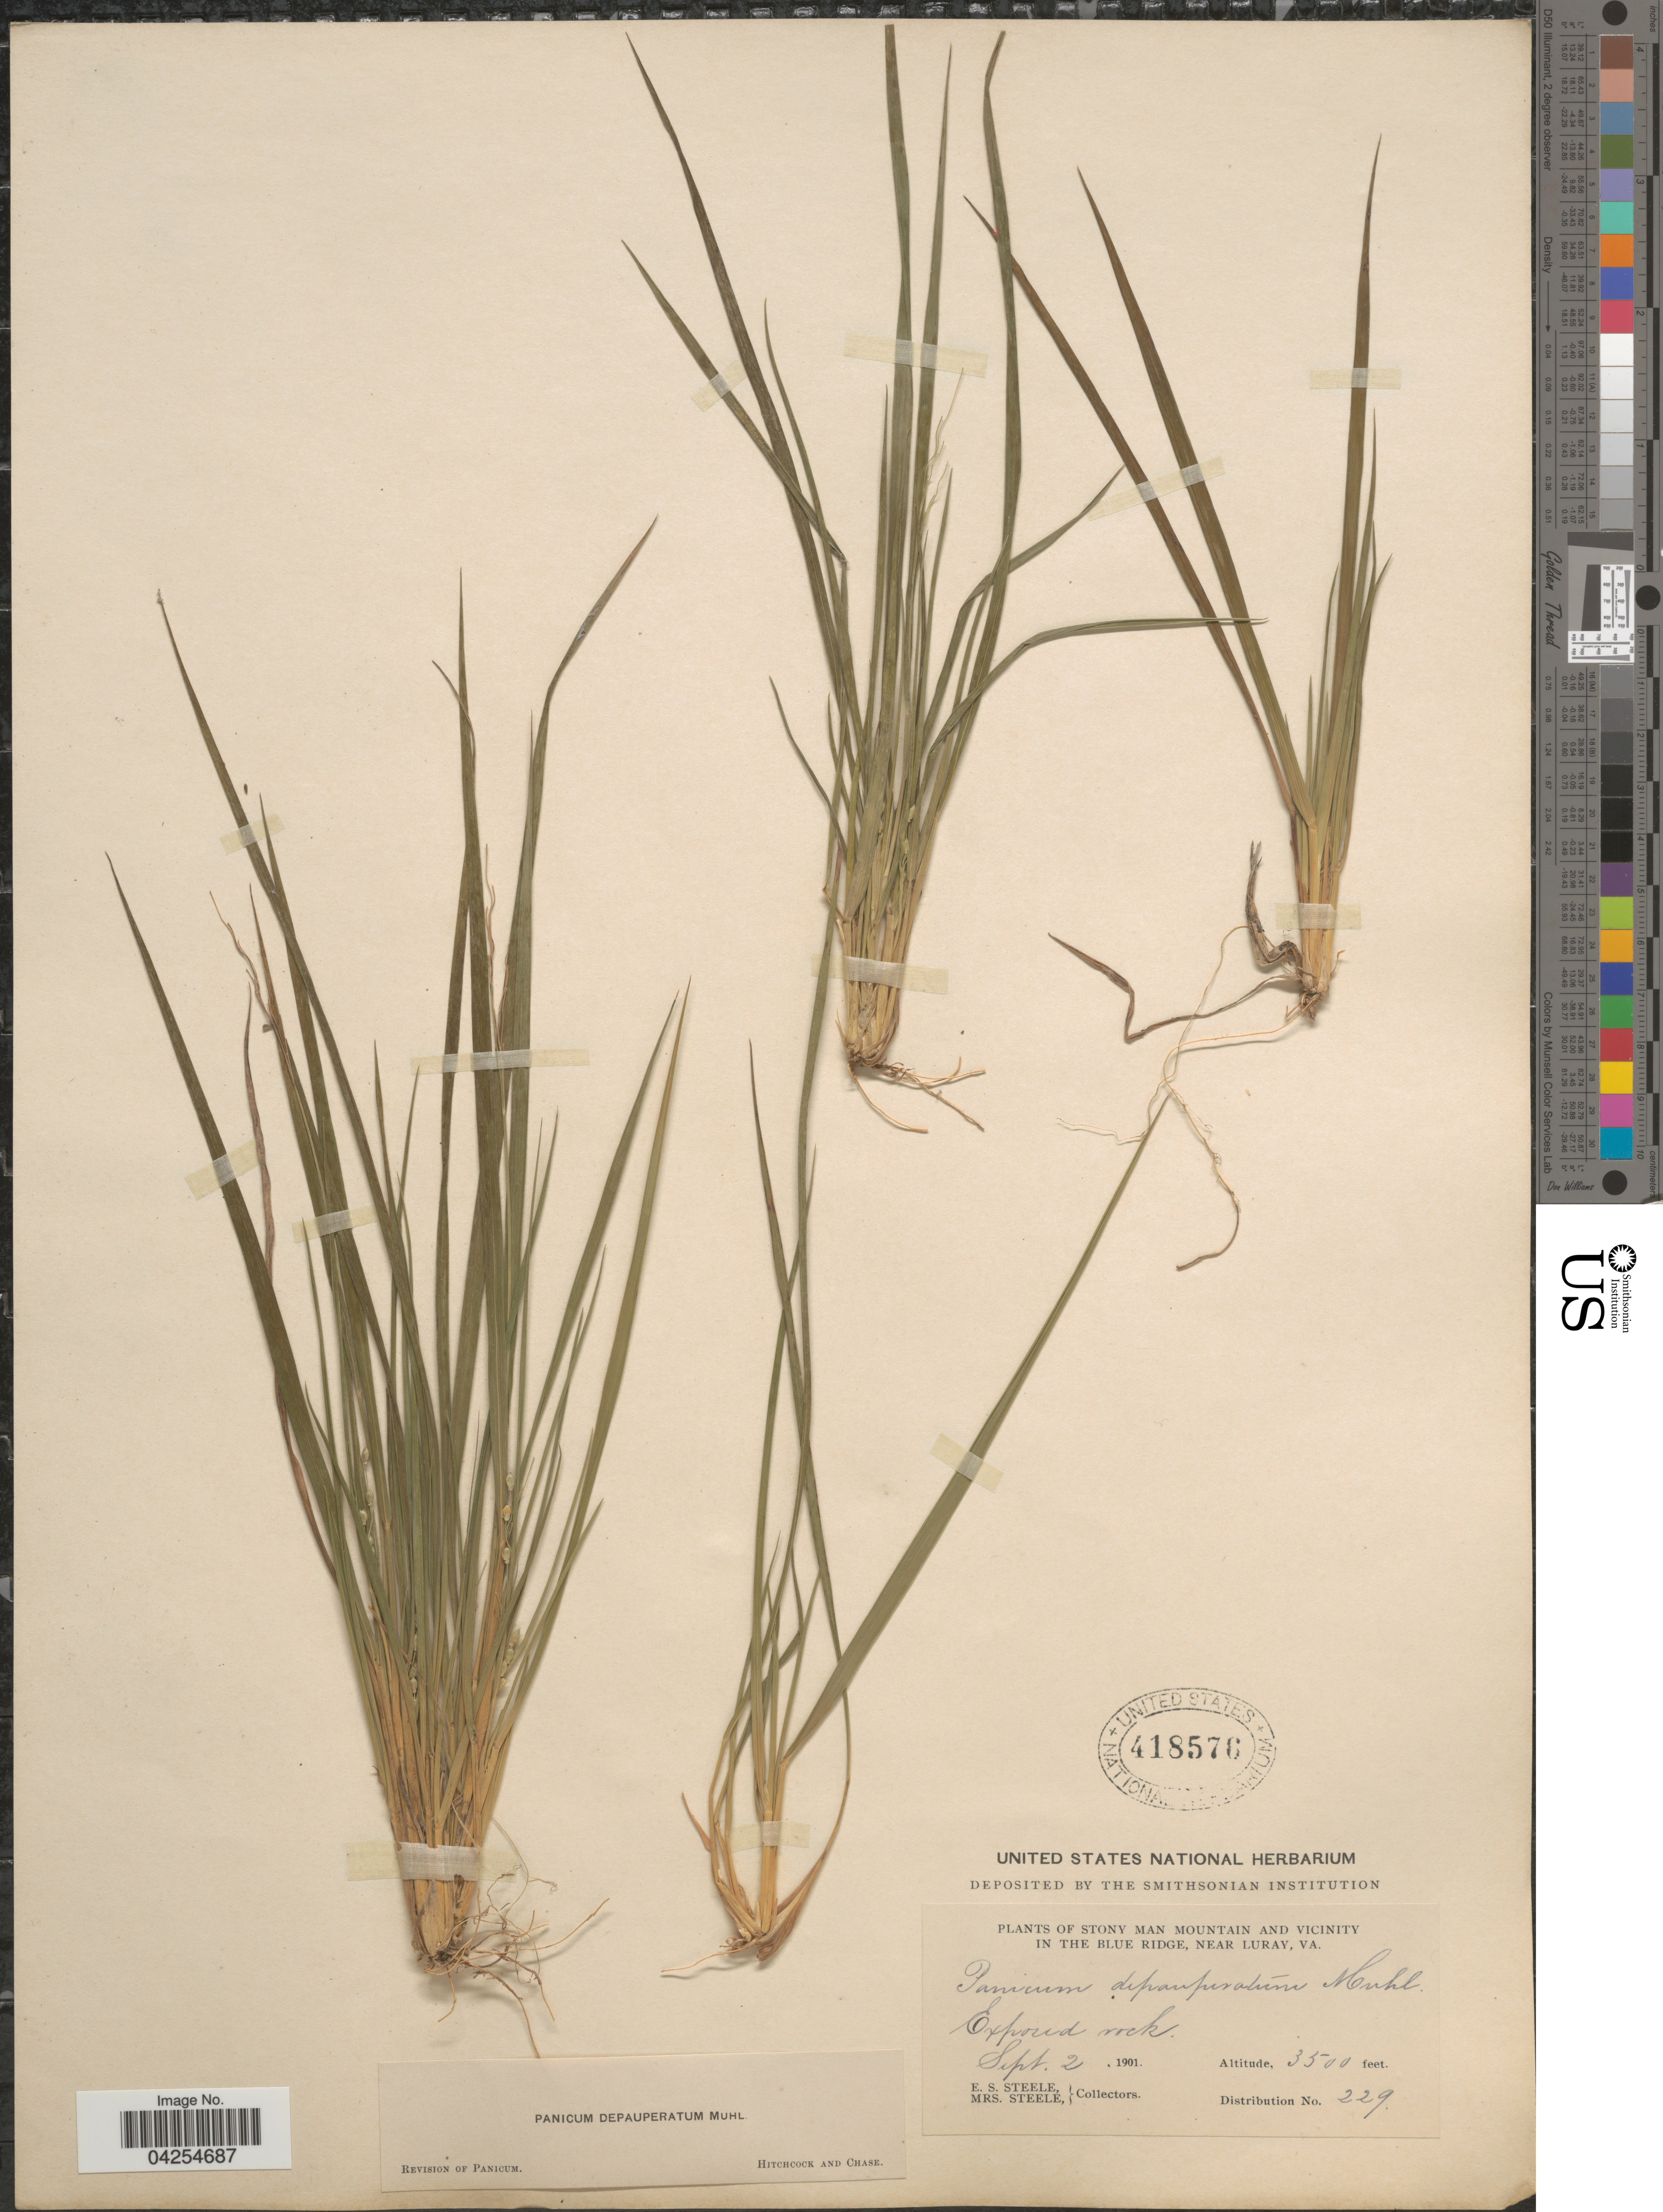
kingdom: Plantae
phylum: Tracheophyta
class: Liliopsida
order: Poales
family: Poaceae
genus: Dichanthelium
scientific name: Dichanthelium depauperatum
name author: (Muhl.) Gould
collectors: E. Steele & Mrs. E. S. Steele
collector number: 229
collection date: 1901-09-02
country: United States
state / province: Virginia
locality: Stony Man Mountain and vicinity in the Blue Ridge, near Luray. Exposed rock.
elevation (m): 1067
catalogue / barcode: US 418576